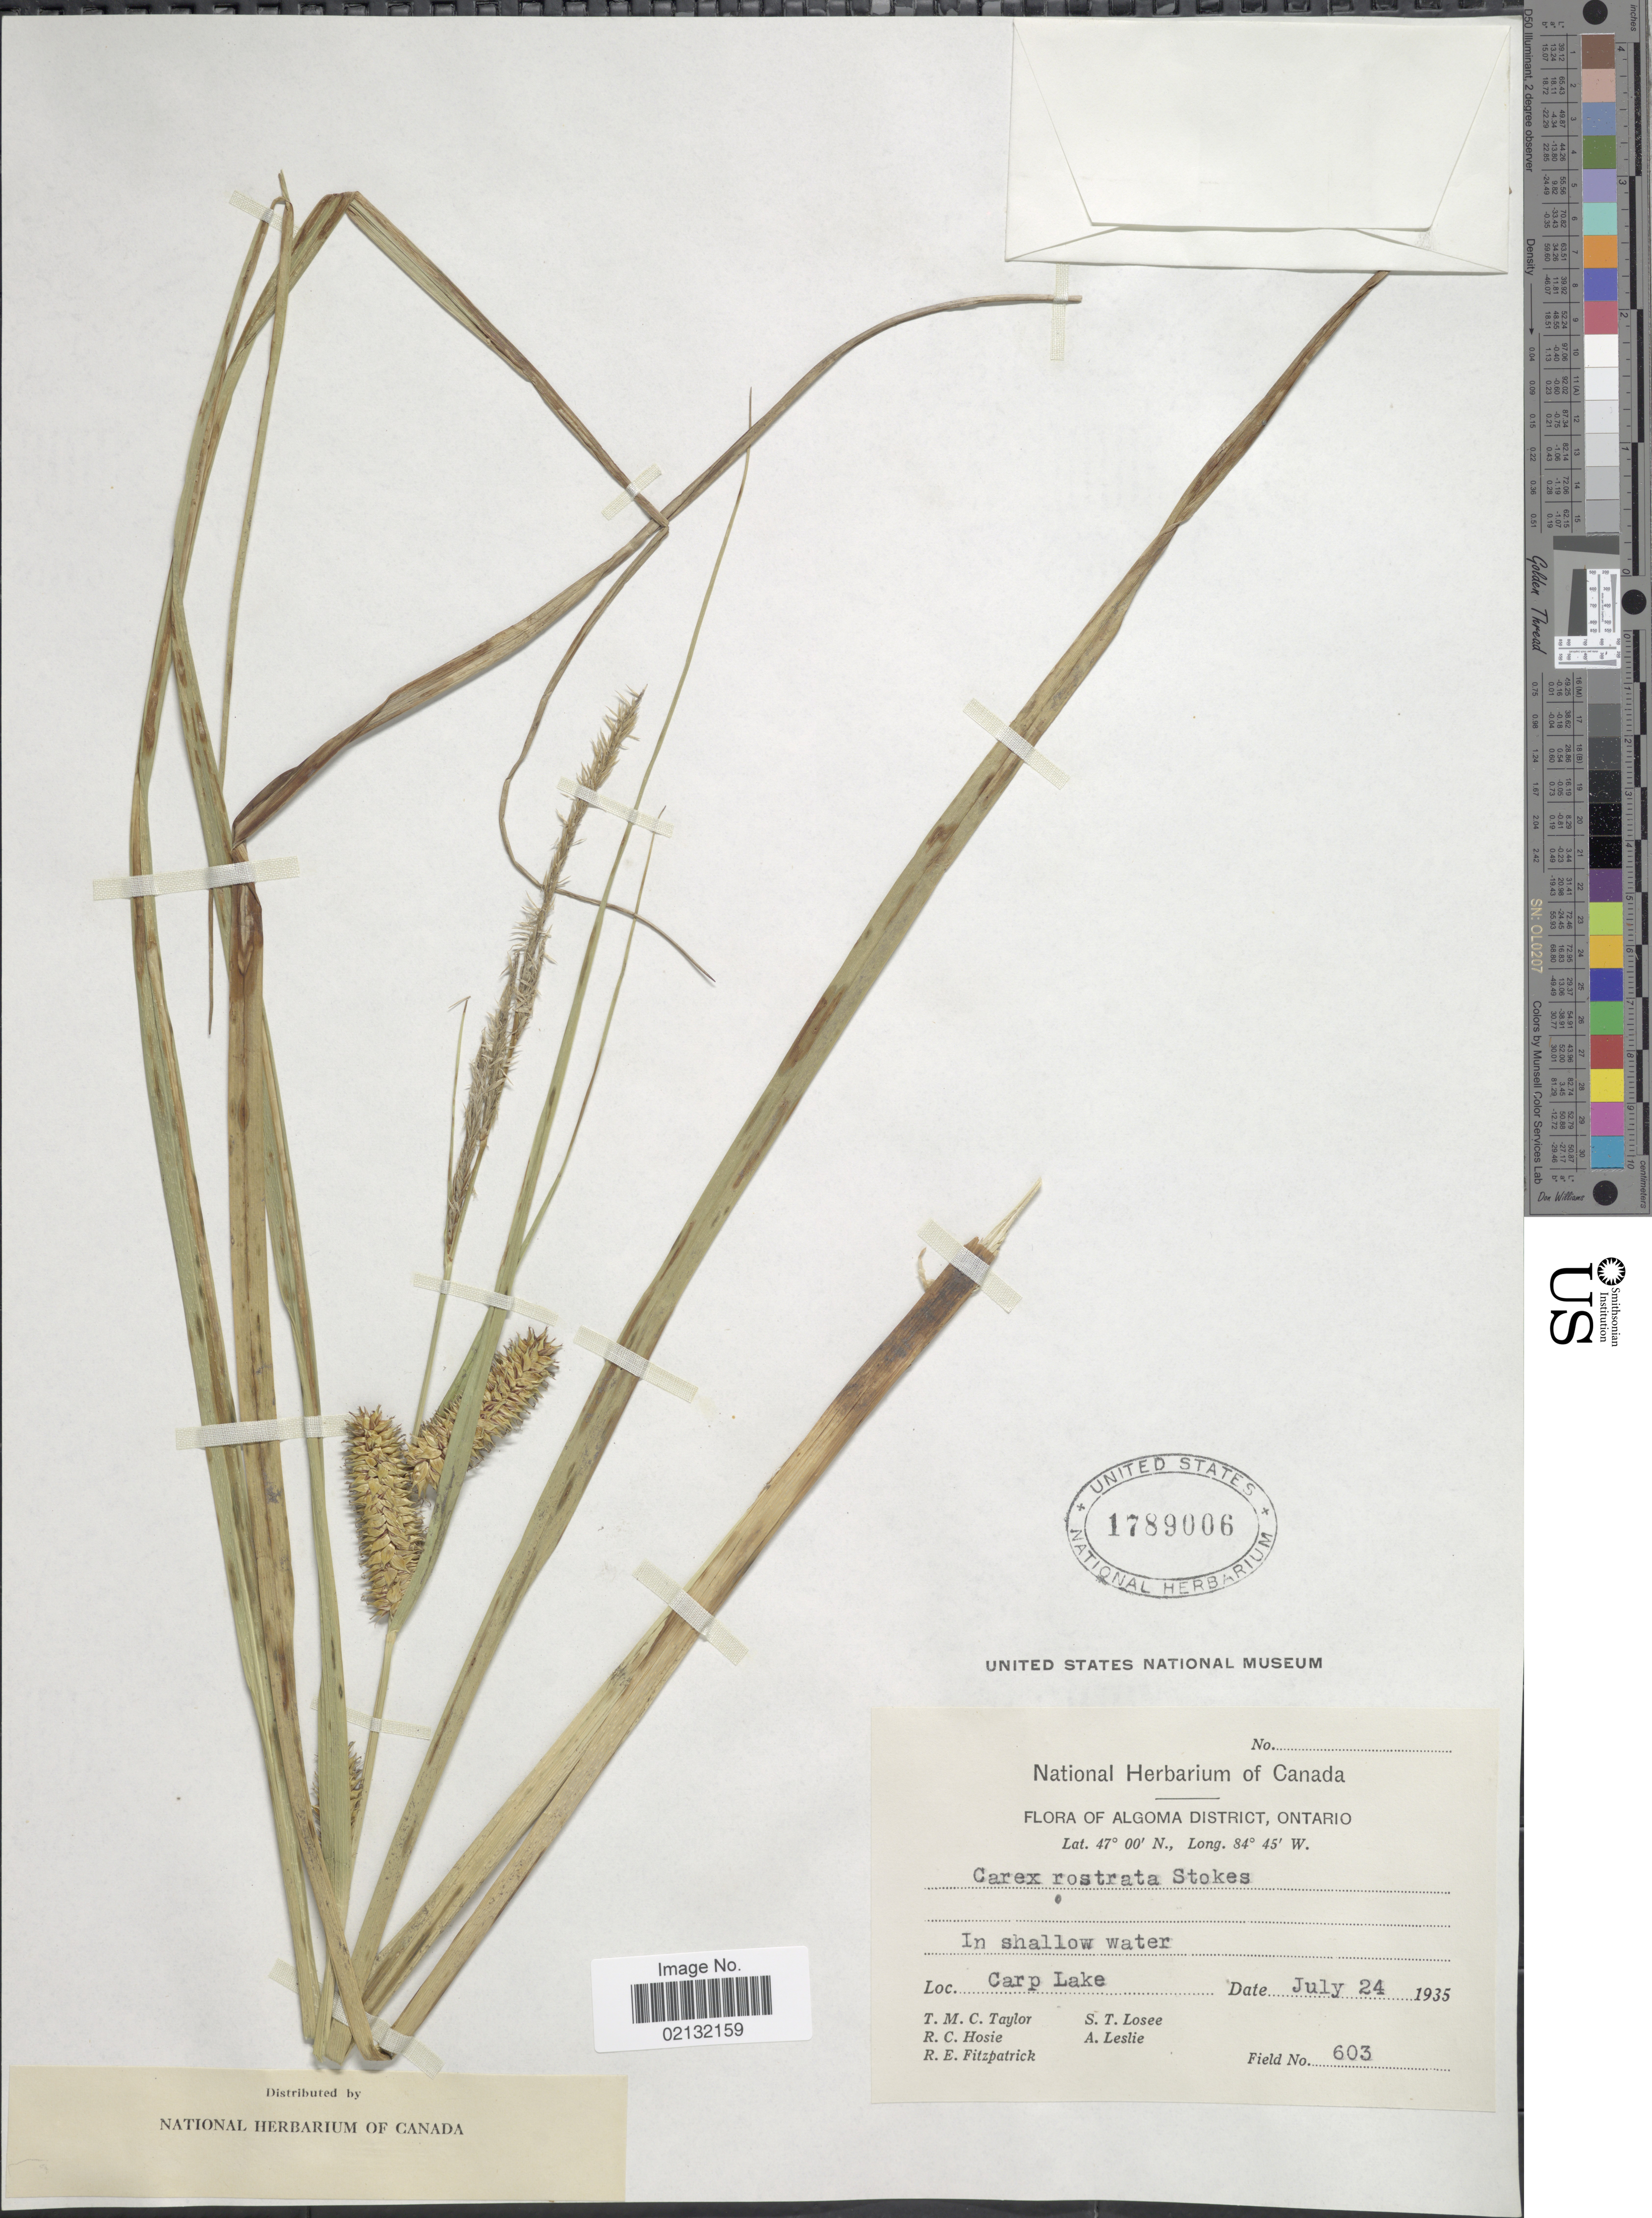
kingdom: Plantae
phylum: Tracheophyta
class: Liliopsida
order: Poales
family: Cyperaceae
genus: Carex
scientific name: Carex rostrata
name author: Stokes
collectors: T. M. C. Taylor, R. Hosie, R. Fitzpatrick, S. Losee & A. Leslie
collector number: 603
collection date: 1935-07-24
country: Canada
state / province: Ontario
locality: Algoma District, In shallow water. Carp Lake.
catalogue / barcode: US 1789006